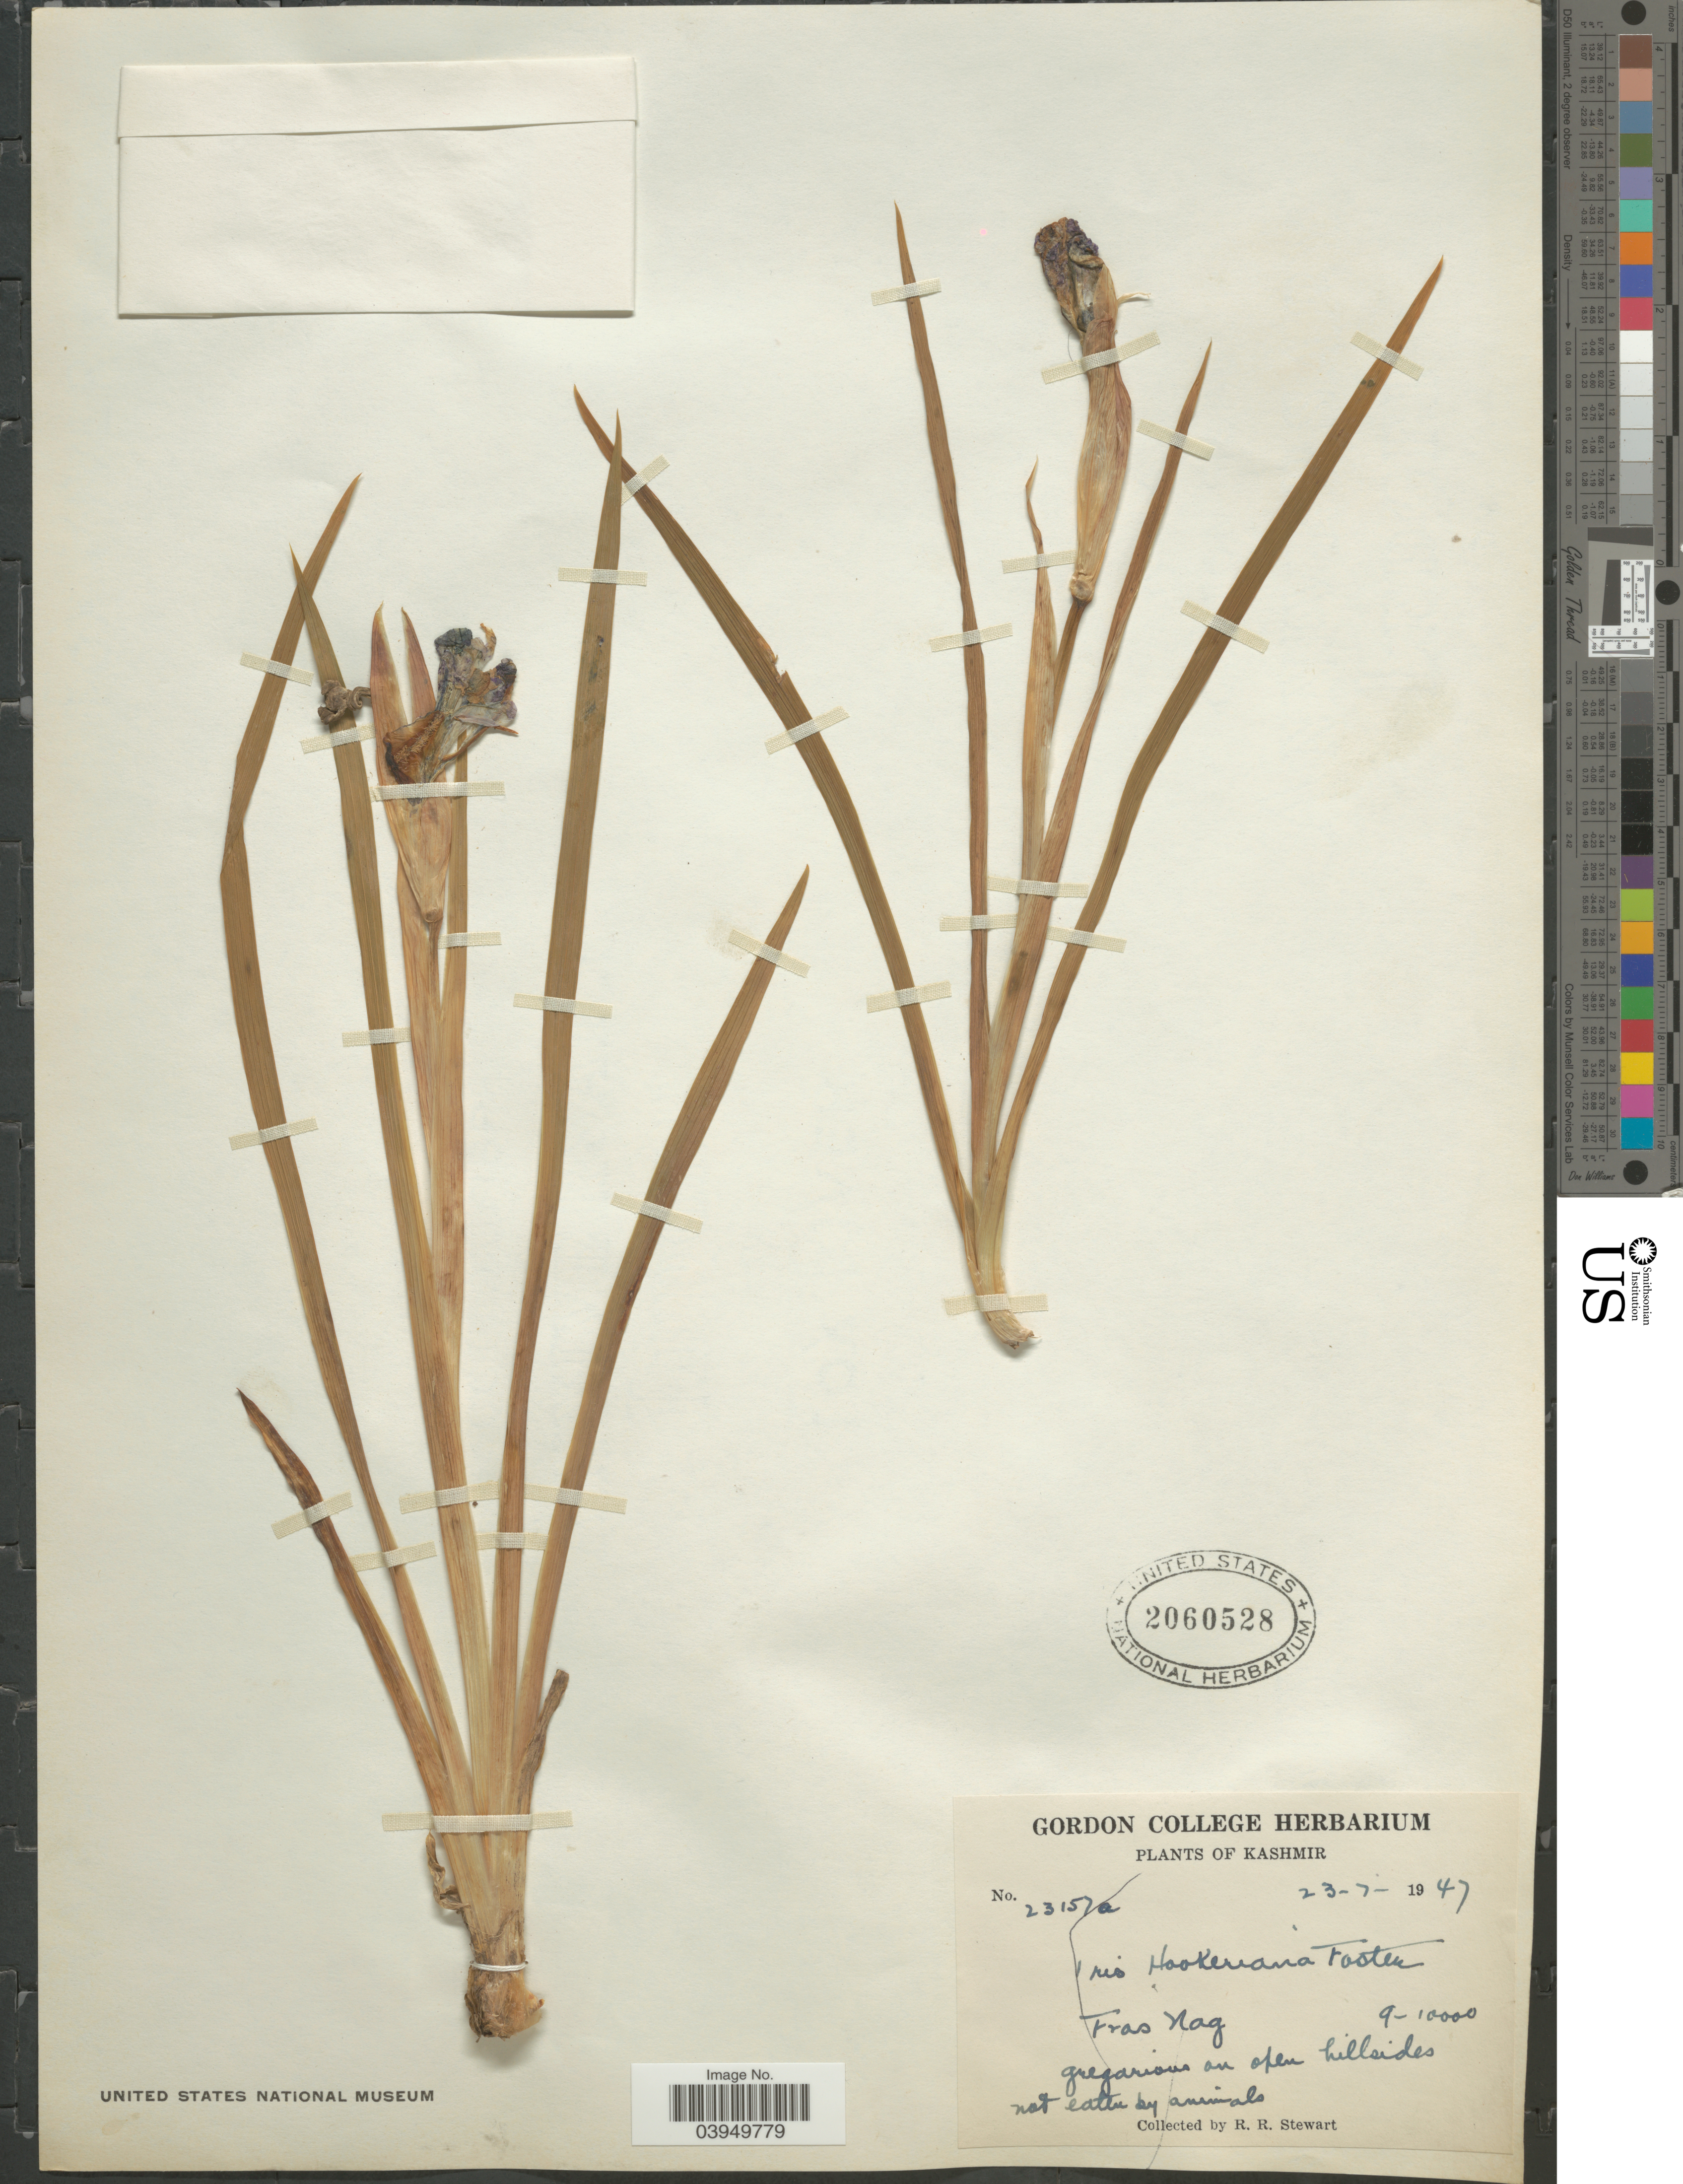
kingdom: Plantae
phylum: Tracheophyta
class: Liliopsida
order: Asparagales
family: Iridaceae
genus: Iris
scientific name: Iris hookeriana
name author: Foster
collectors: R. Stewart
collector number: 23157 a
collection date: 1947-07-23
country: India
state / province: Jammu and Kashmir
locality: Kashmir. Fras Nag.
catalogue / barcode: US 2060528